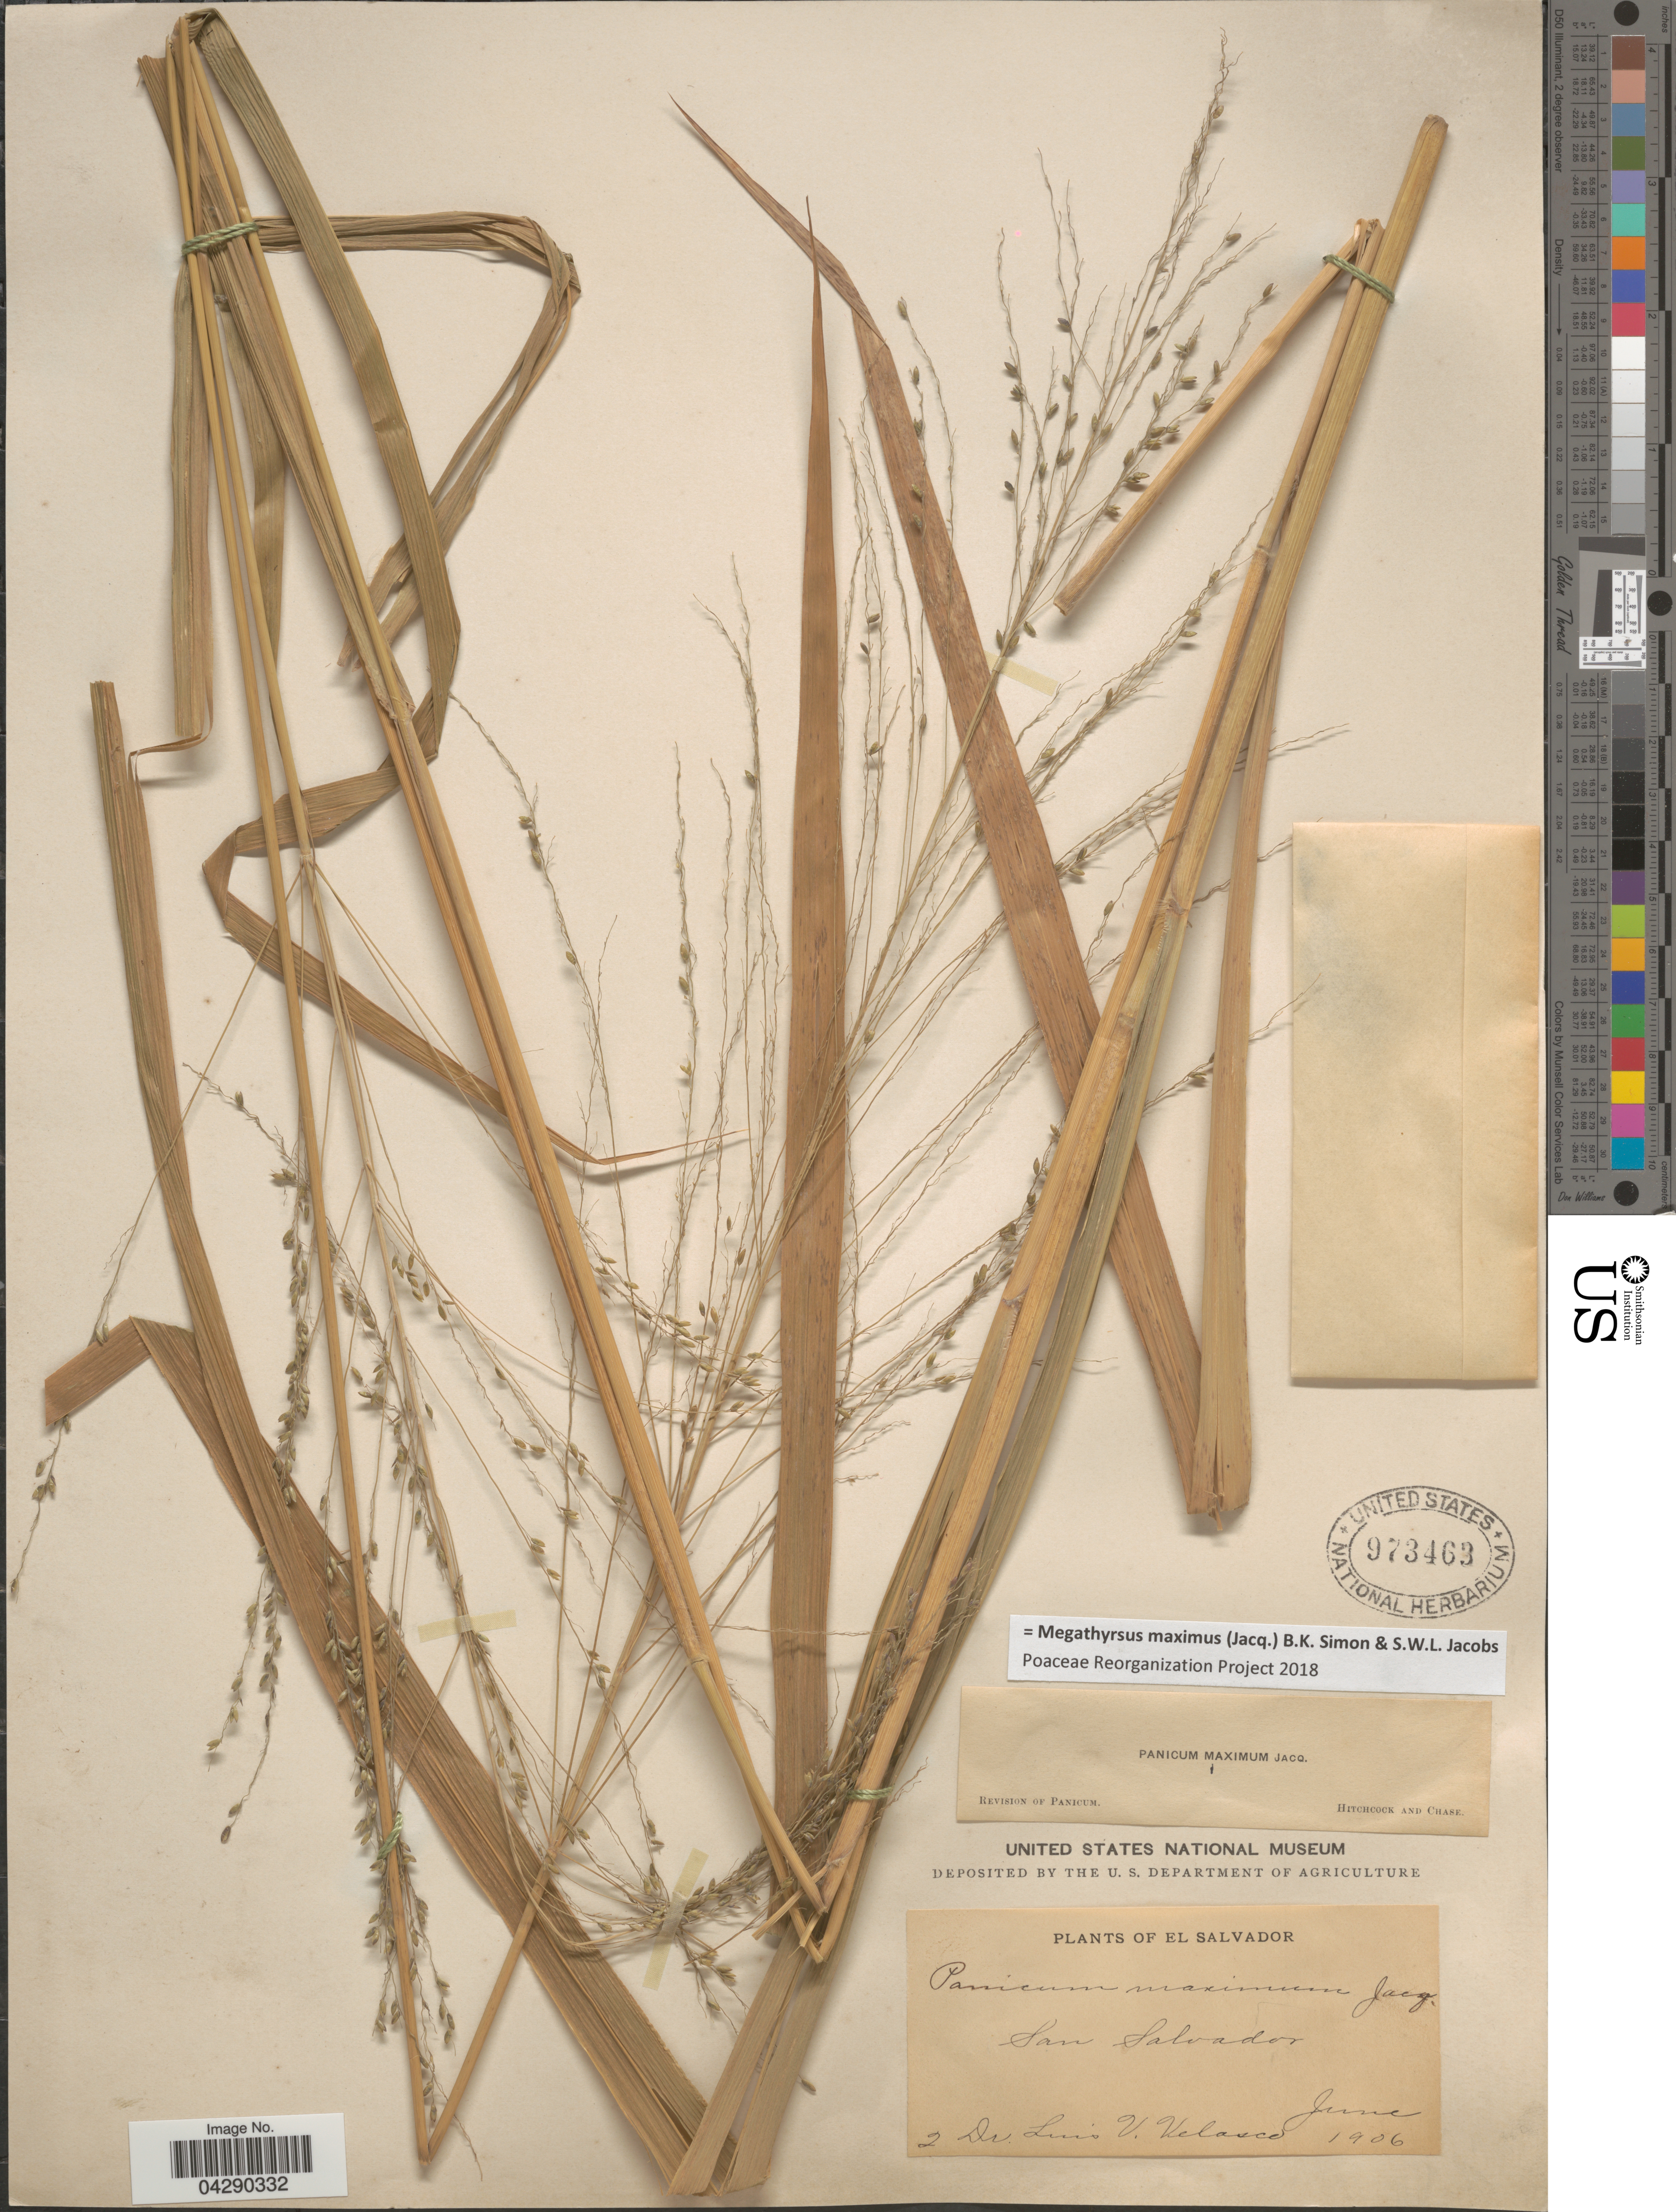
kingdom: Plantae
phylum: Tracheophyta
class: Liliopsida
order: Poales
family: Poaceae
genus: Megathyrsus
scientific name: Megathyrsus maximus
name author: (Jacq.) B.K. Simon & S.W.L. Jacobs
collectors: L. Velasco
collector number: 2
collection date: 1906-06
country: El Salvador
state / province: San Salvador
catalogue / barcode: US 973463